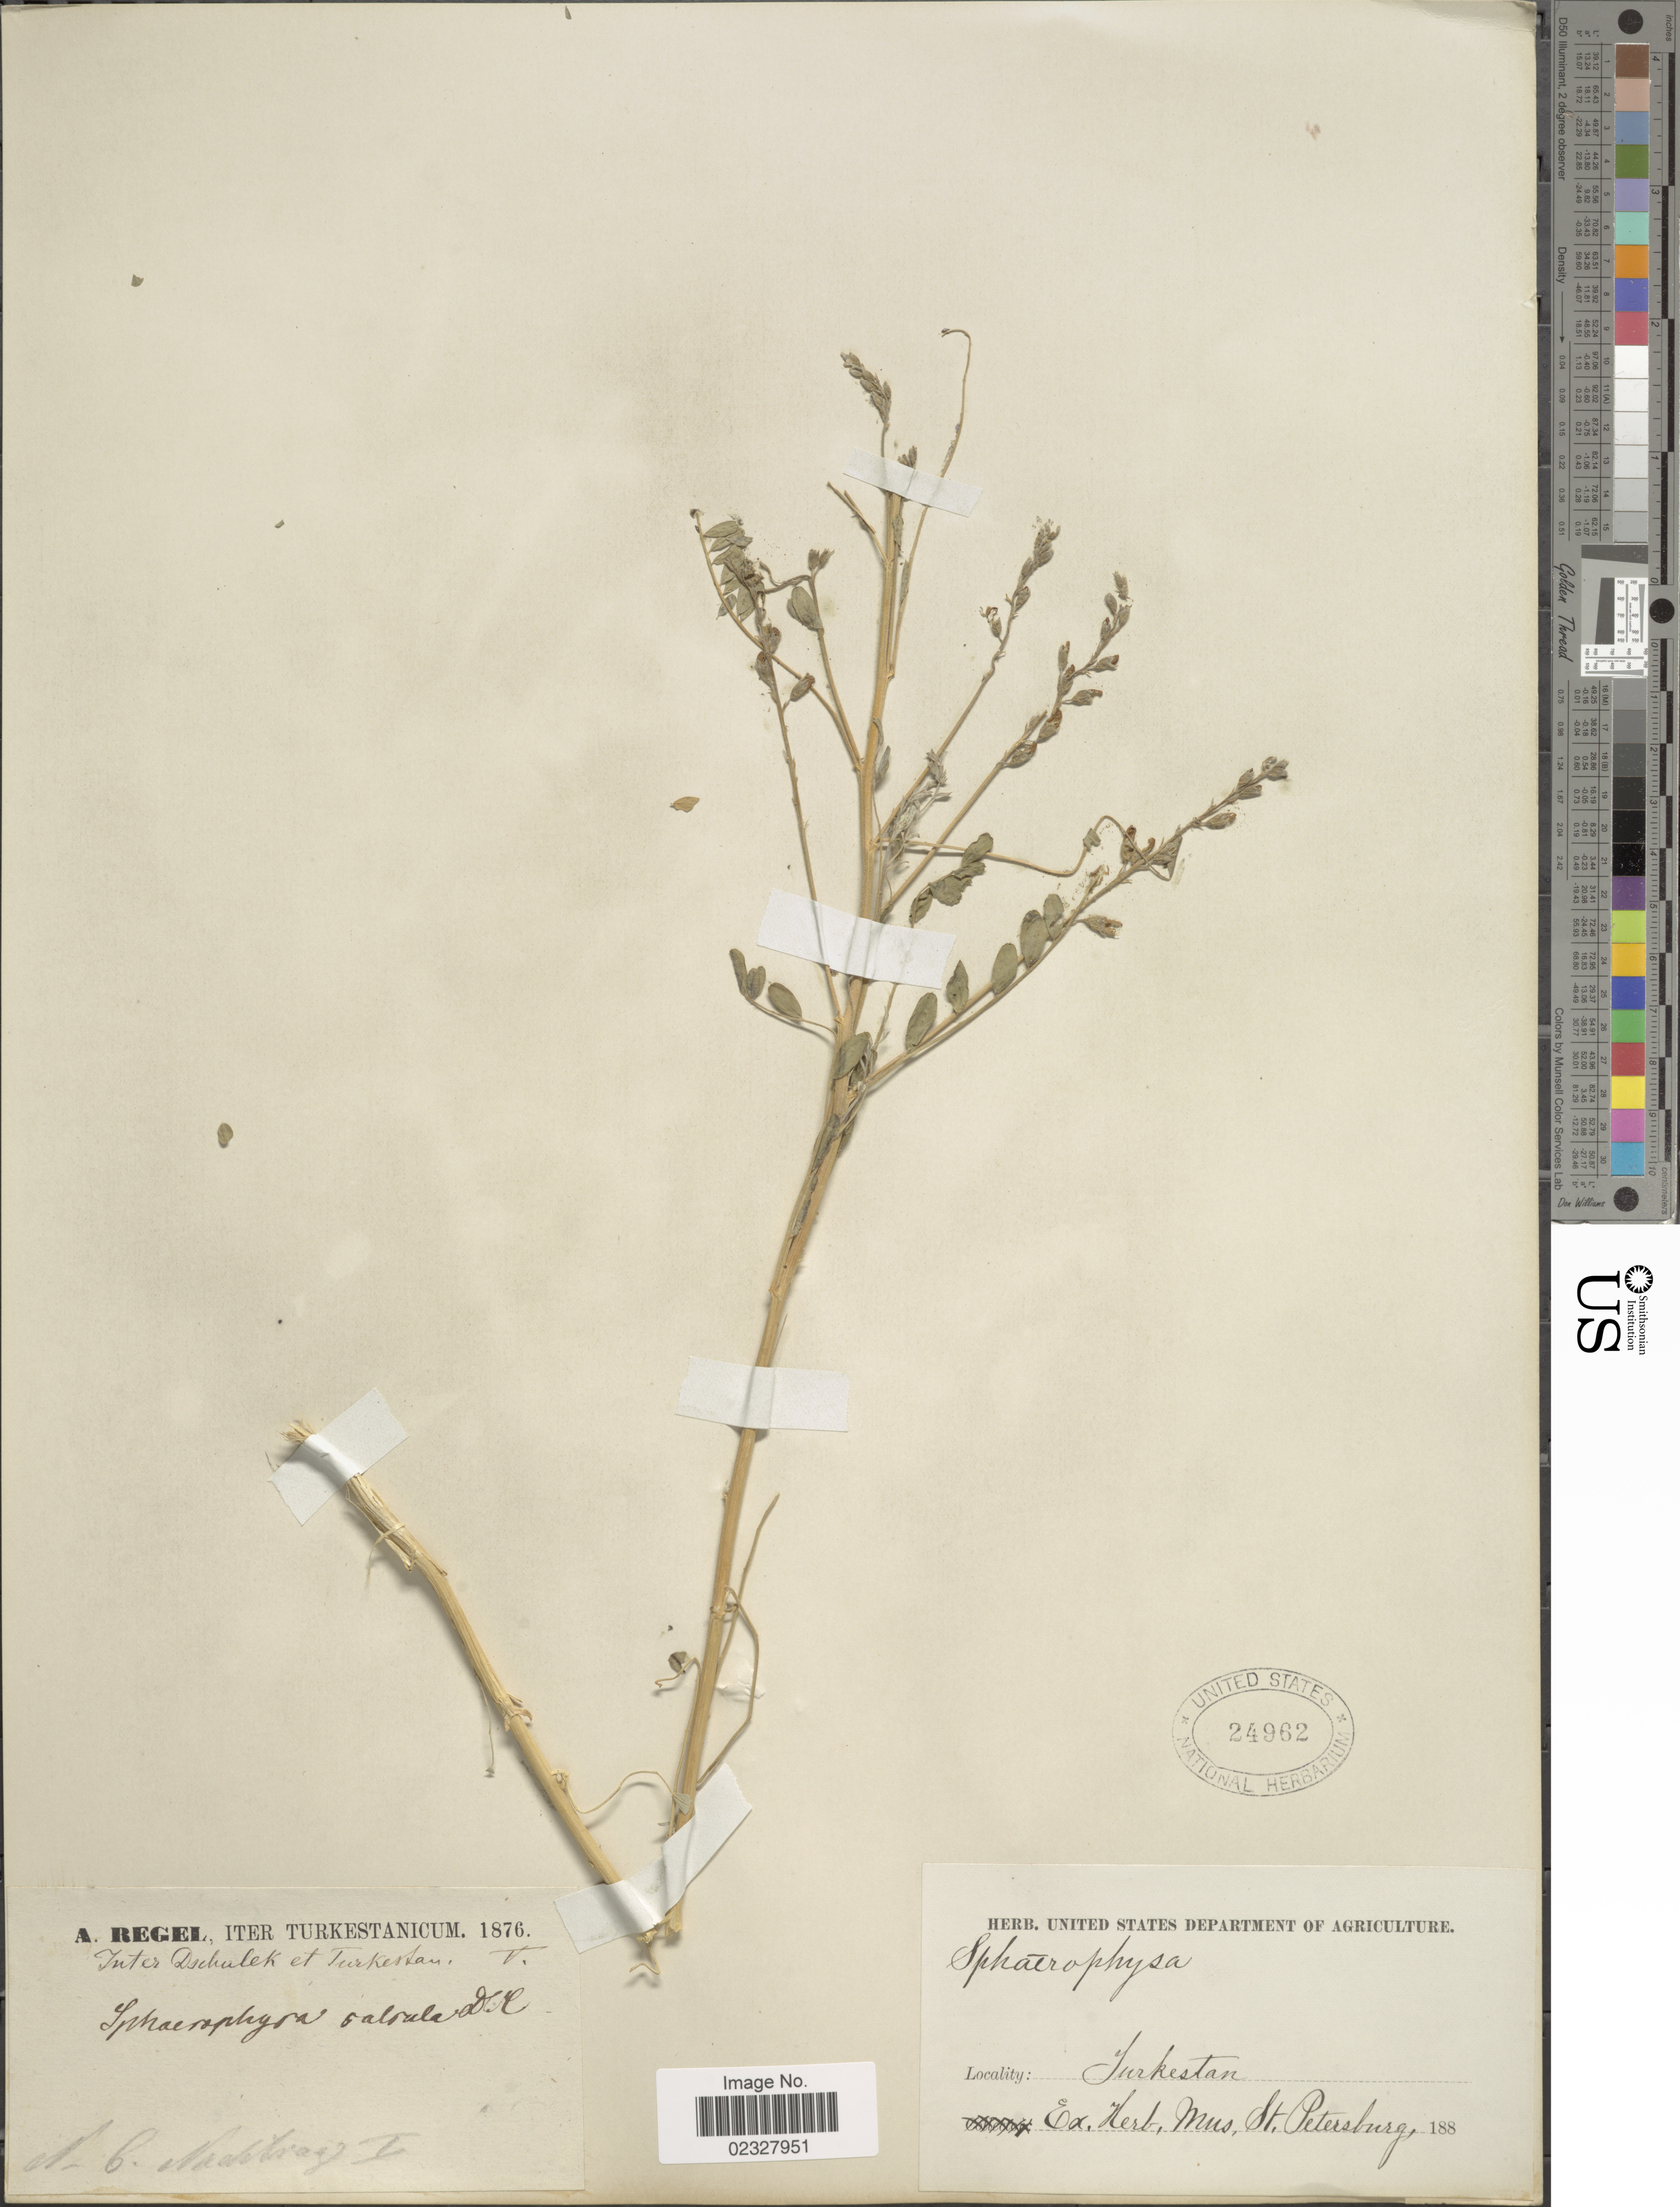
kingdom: Plantae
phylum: Tracheophyta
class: Magnoliopsida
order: Fabales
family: Fabaceae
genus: Sphaerophysa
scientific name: Sphaerophysa salsula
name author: (Pall.) DC.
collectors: A. Regel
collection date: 1876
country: Kazakhstan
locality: Iter Turkestanicum. Inter Dschulek et Turkestan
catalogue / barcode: US 24962